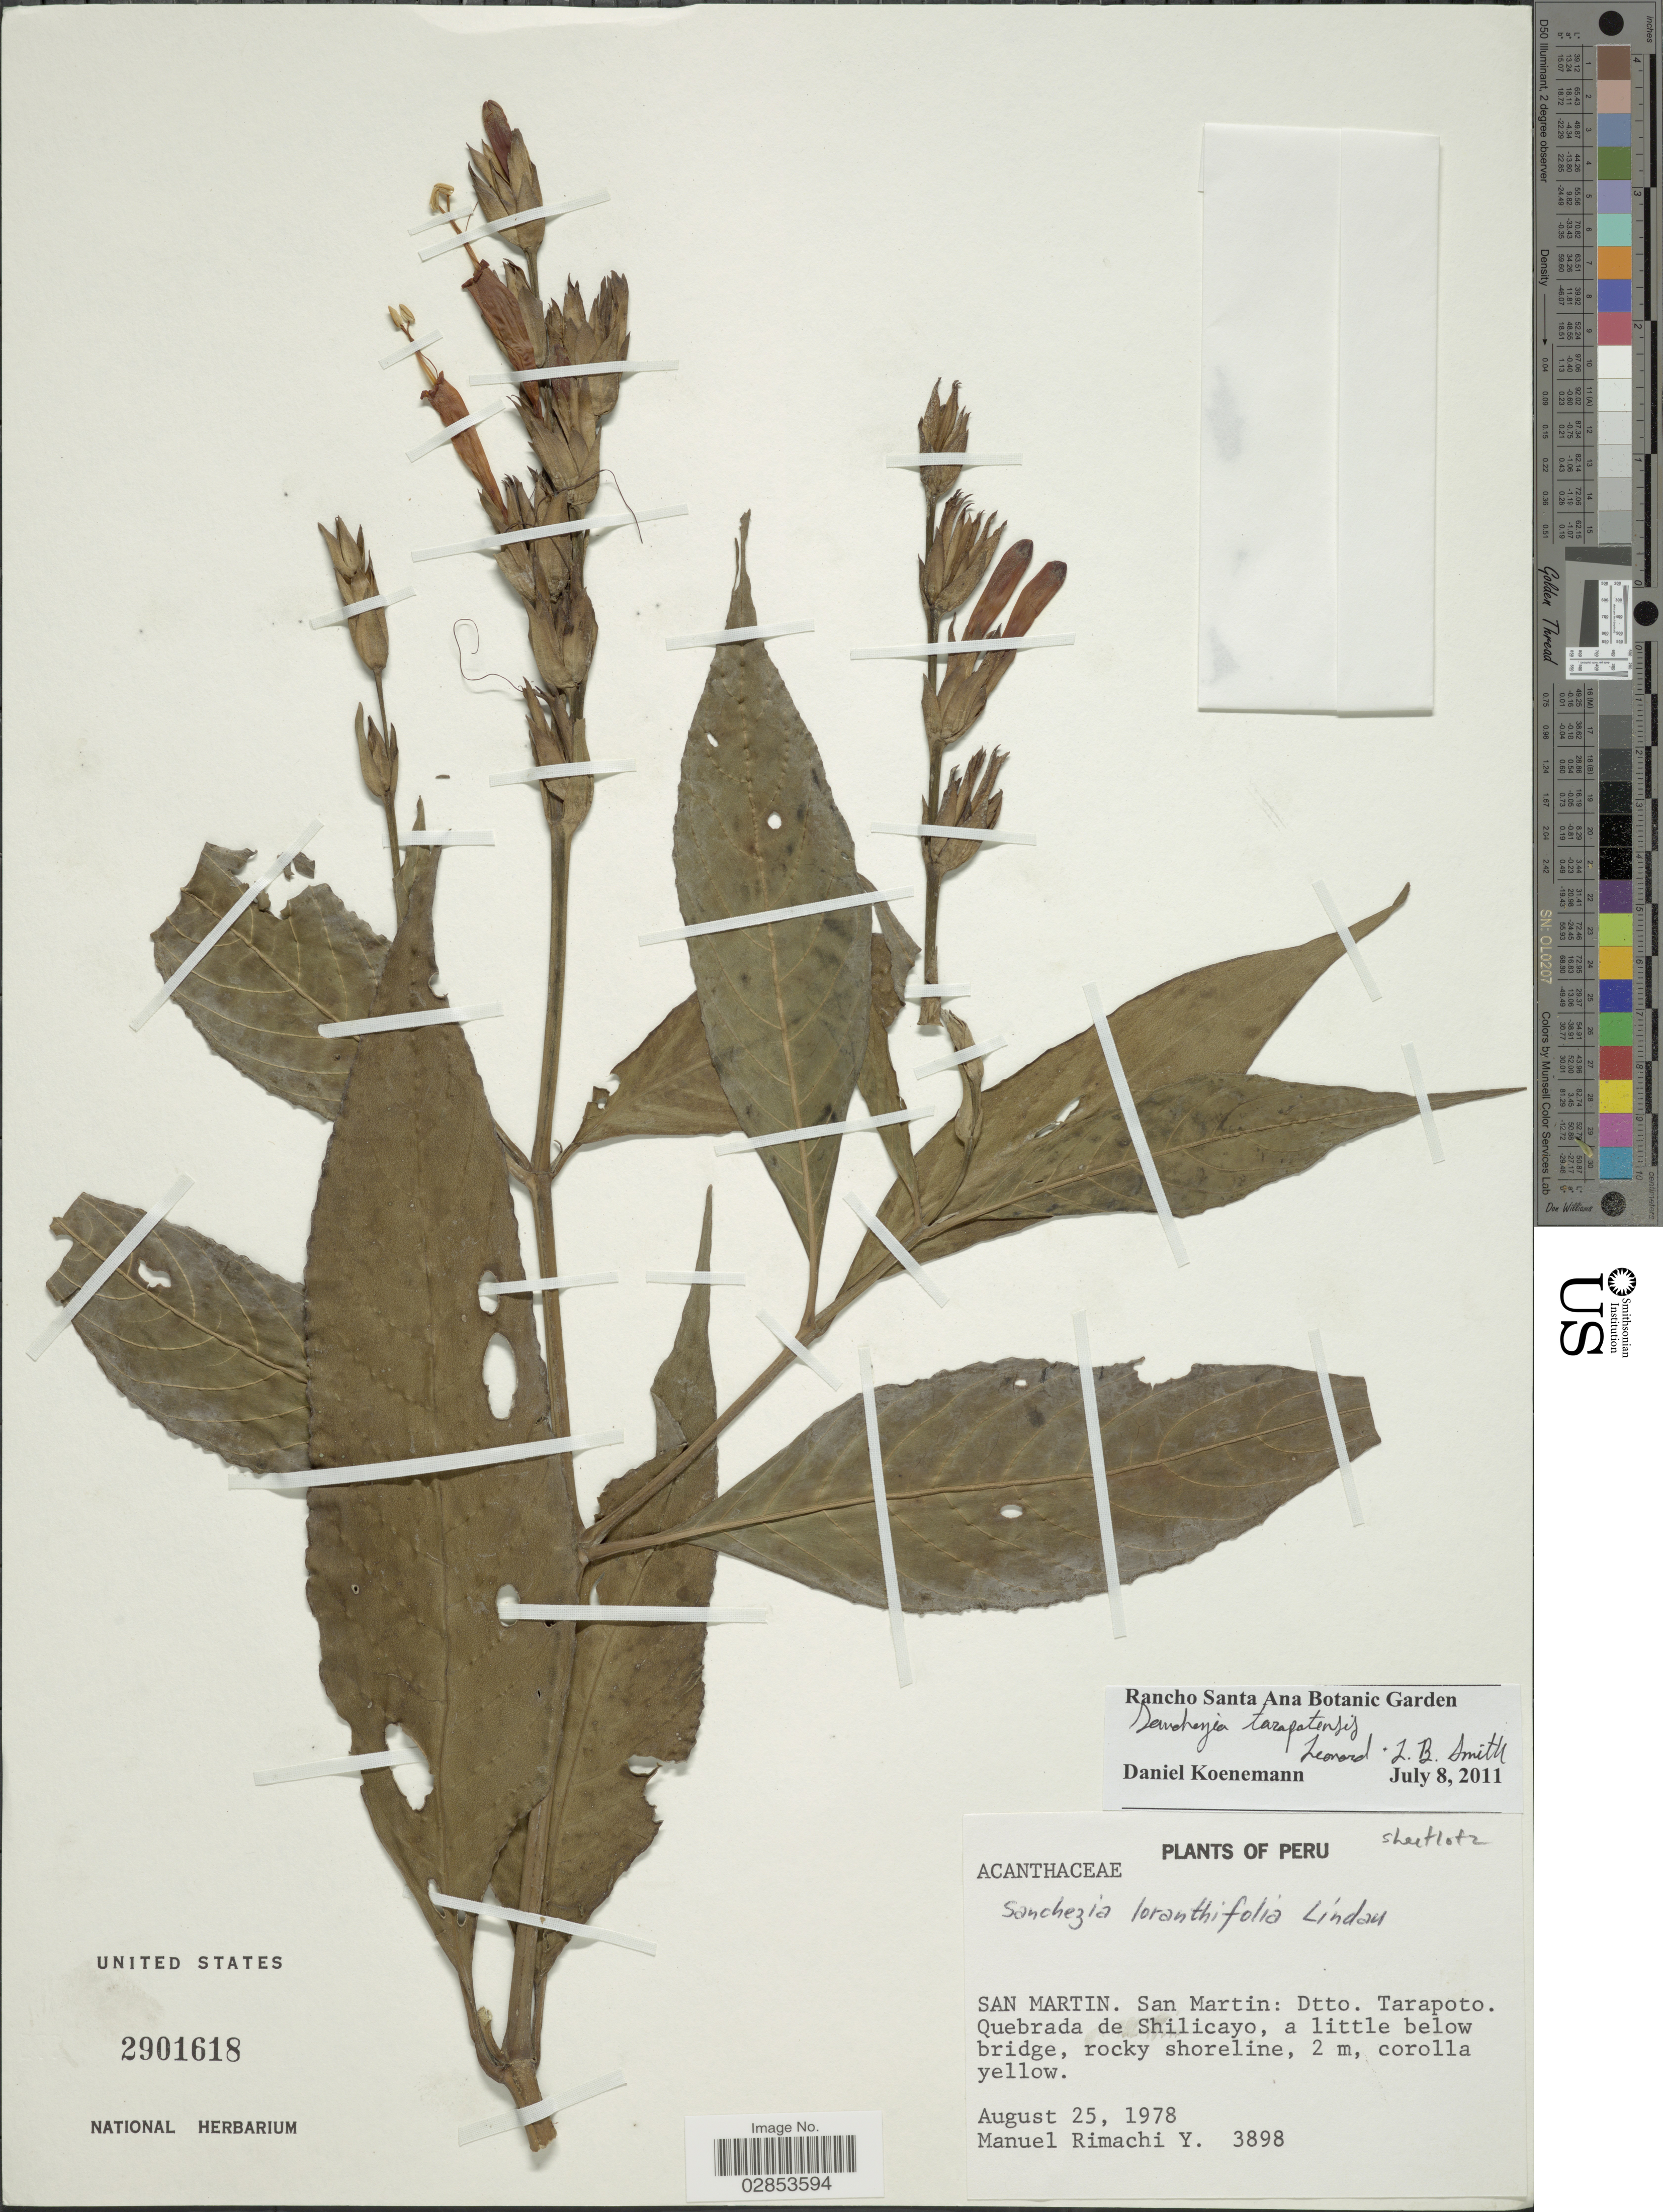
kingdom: Plantae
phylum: Tracheophyta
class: Magnoliopsida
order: Lamiales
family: Acanthaceae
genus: Sanchezia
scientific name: Sanchezia loranthifolia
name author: Lindau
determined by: Azevedo, Igor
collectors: M. Rimachi Y.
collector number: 3898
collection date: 1978-08-25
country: Peru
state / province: San Martín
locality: Dtto. Tarapoto. Quebrada de Shilicayo, a little below bridge.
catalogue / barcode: US 2901618